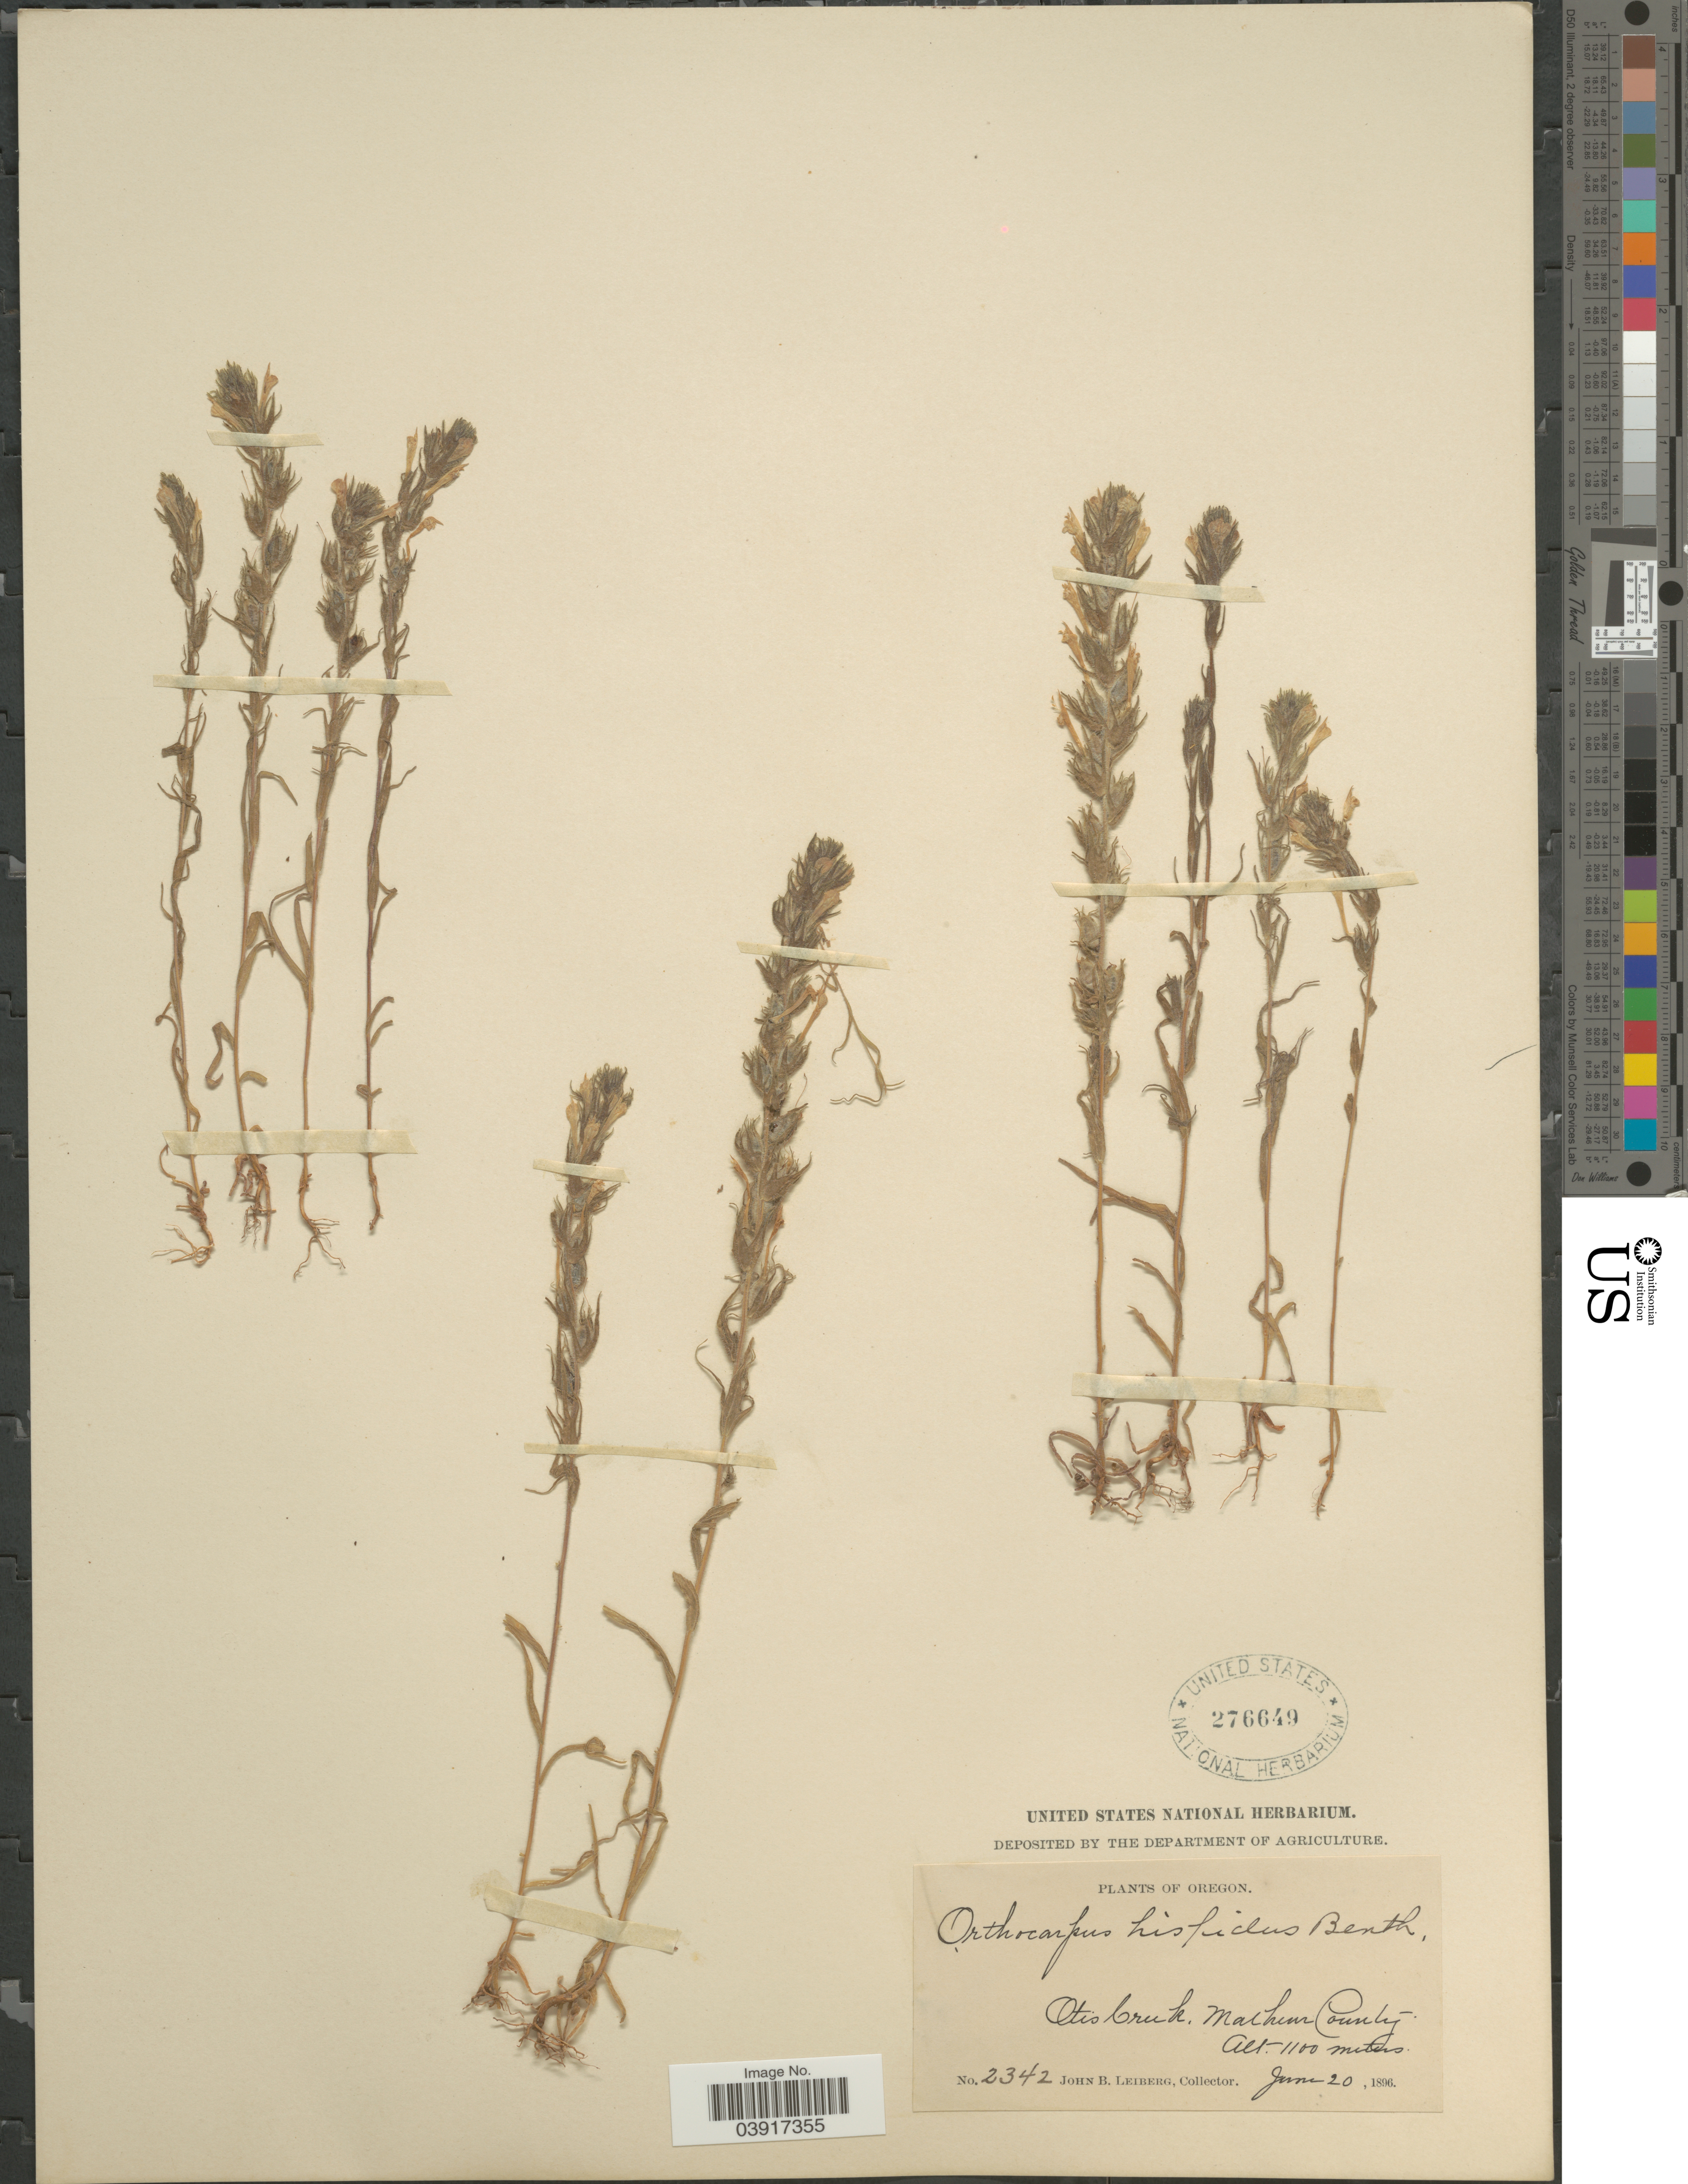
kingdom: Plantae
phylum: Tracheophyta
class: Magnoliopsida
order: Lamiales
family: Orobanchaceae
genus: Orthocarpus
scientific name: Orthocarpus hispidus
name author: Benth.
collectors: J. B. Leiberg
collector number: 2342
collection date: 1896-06-20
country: United States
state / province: Oregon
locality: Otis Creek, Malheur County.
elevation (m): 1100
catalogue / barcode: US 276649